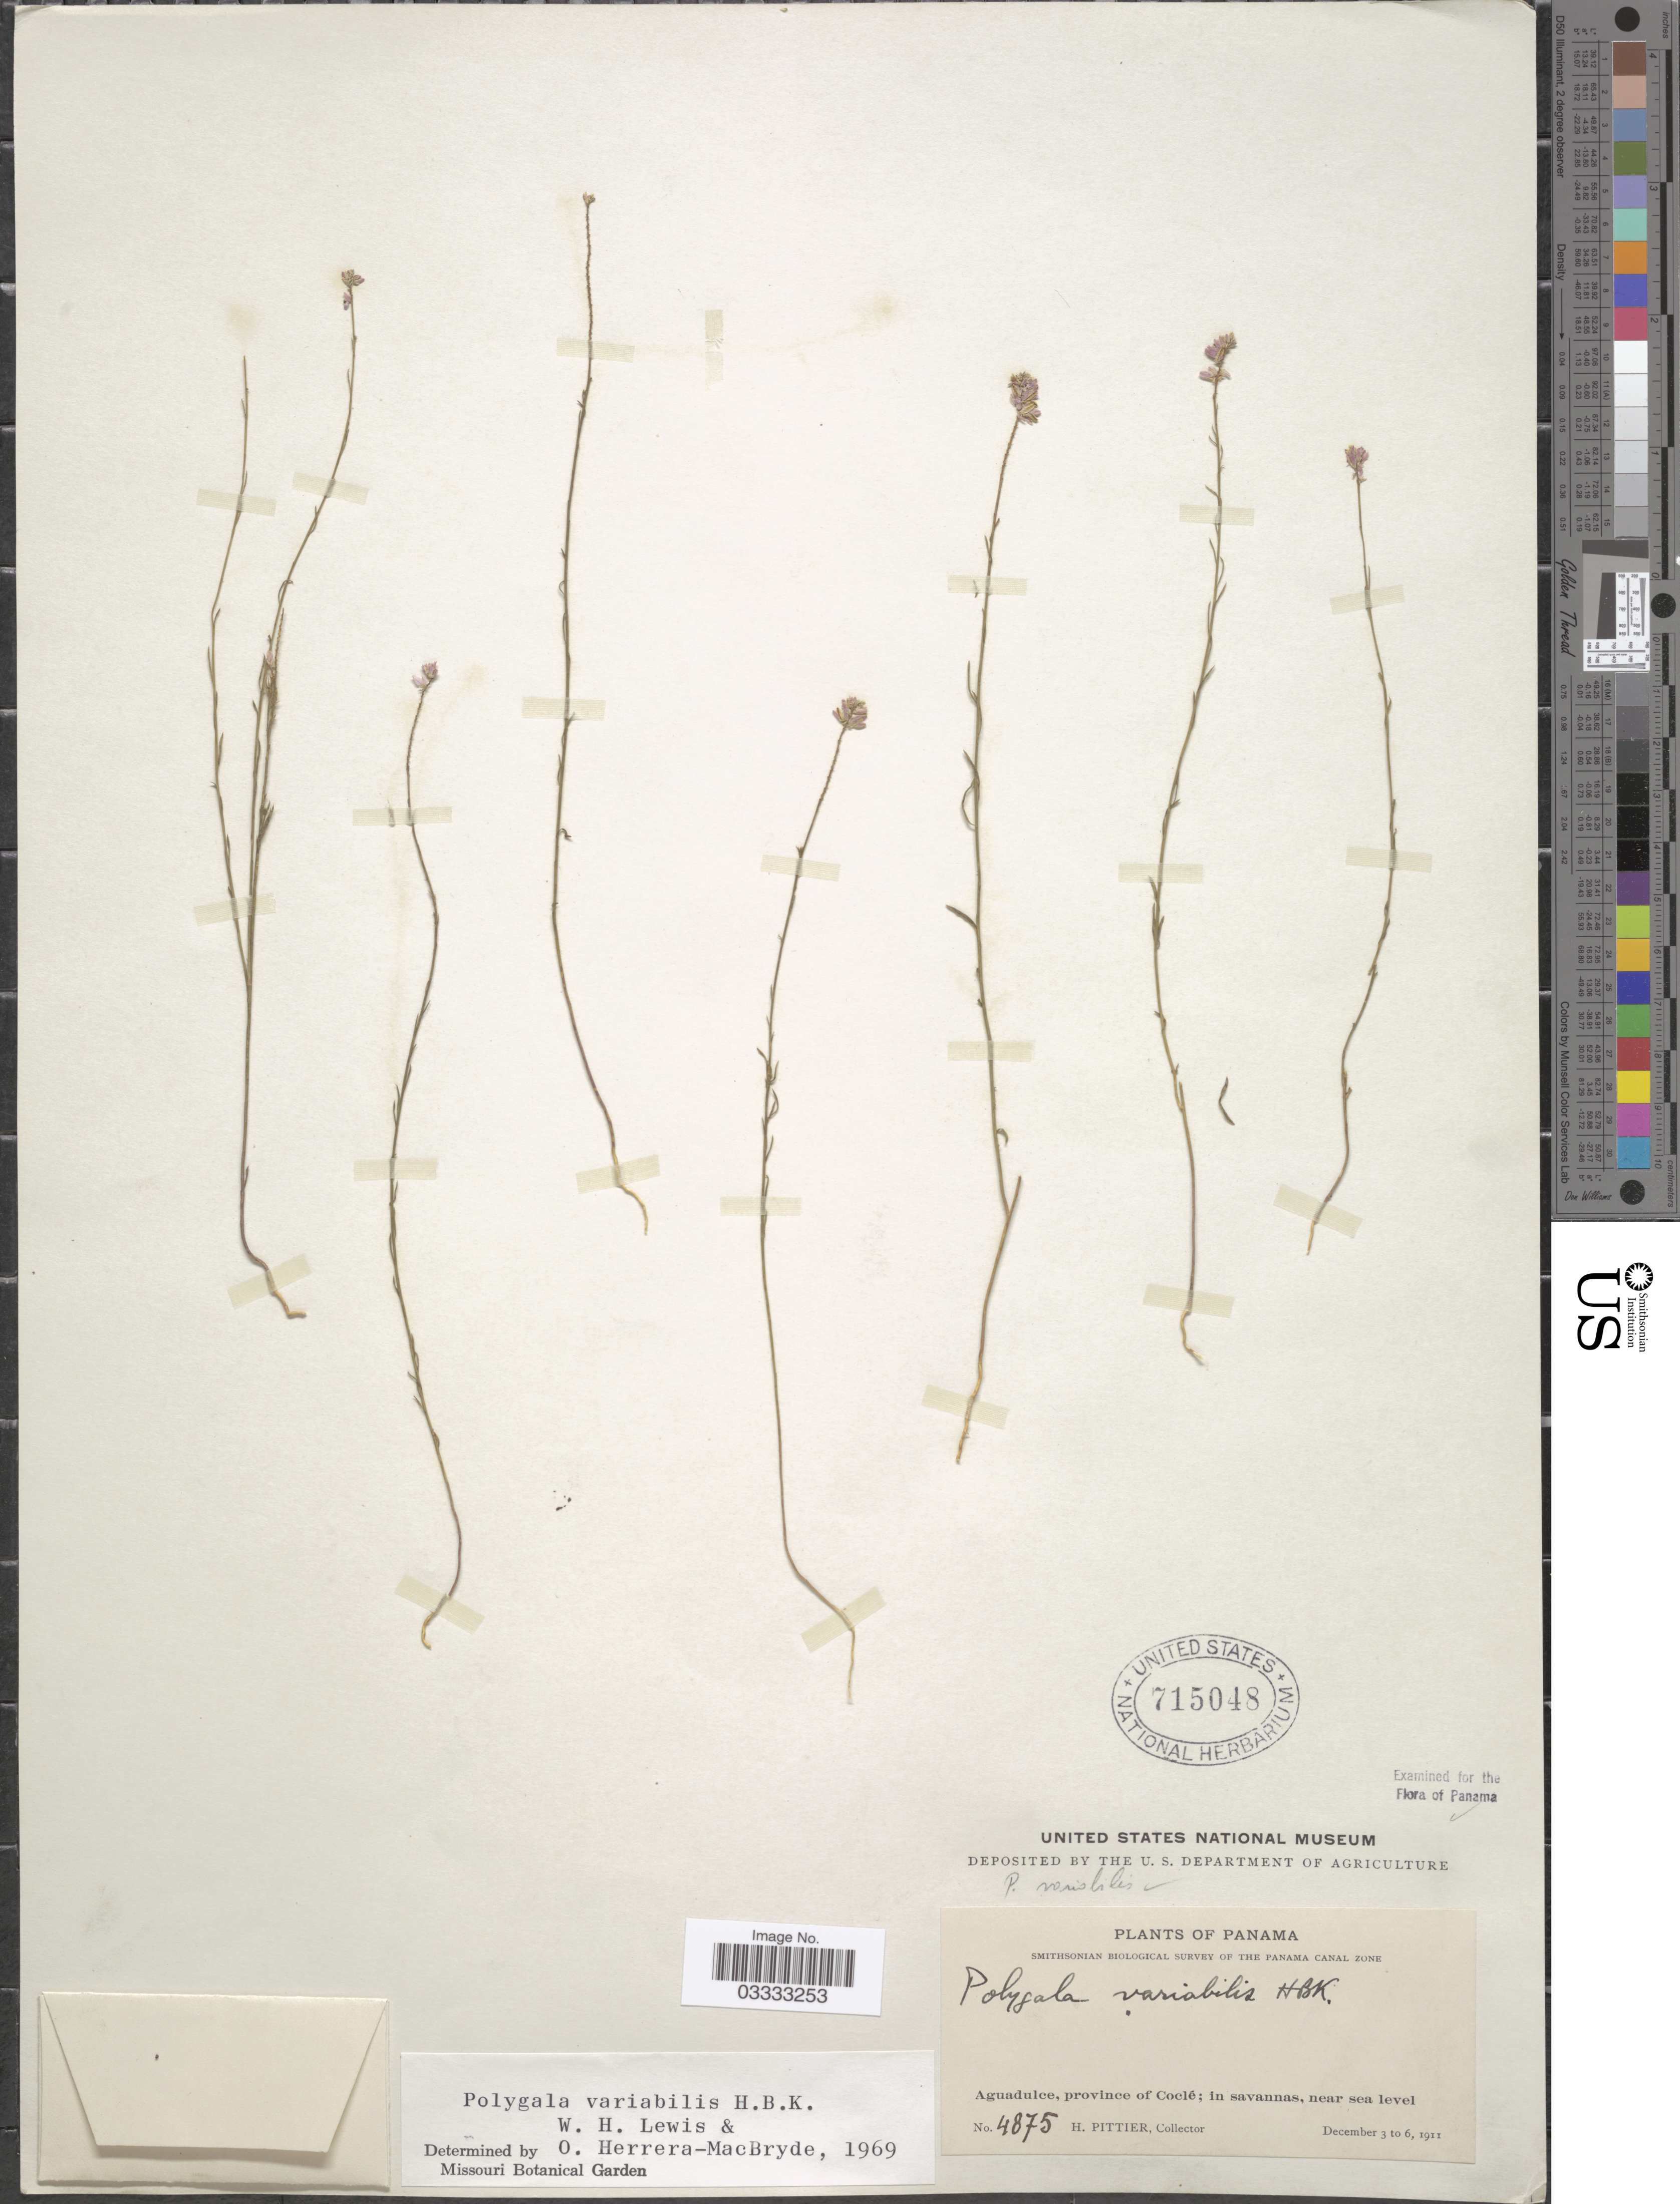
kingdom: Plantae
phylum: Tracheophyta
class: Magnoliopsida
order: Fabales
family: Polygalaceae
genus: Polygala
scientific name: Polygala variabilis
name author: Kunth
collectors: H. F. Pittier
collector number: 4875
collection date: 1911-09-03/1911-12-06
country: Panama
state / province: Coclé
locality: Aguadulce.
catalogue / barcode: US 715048